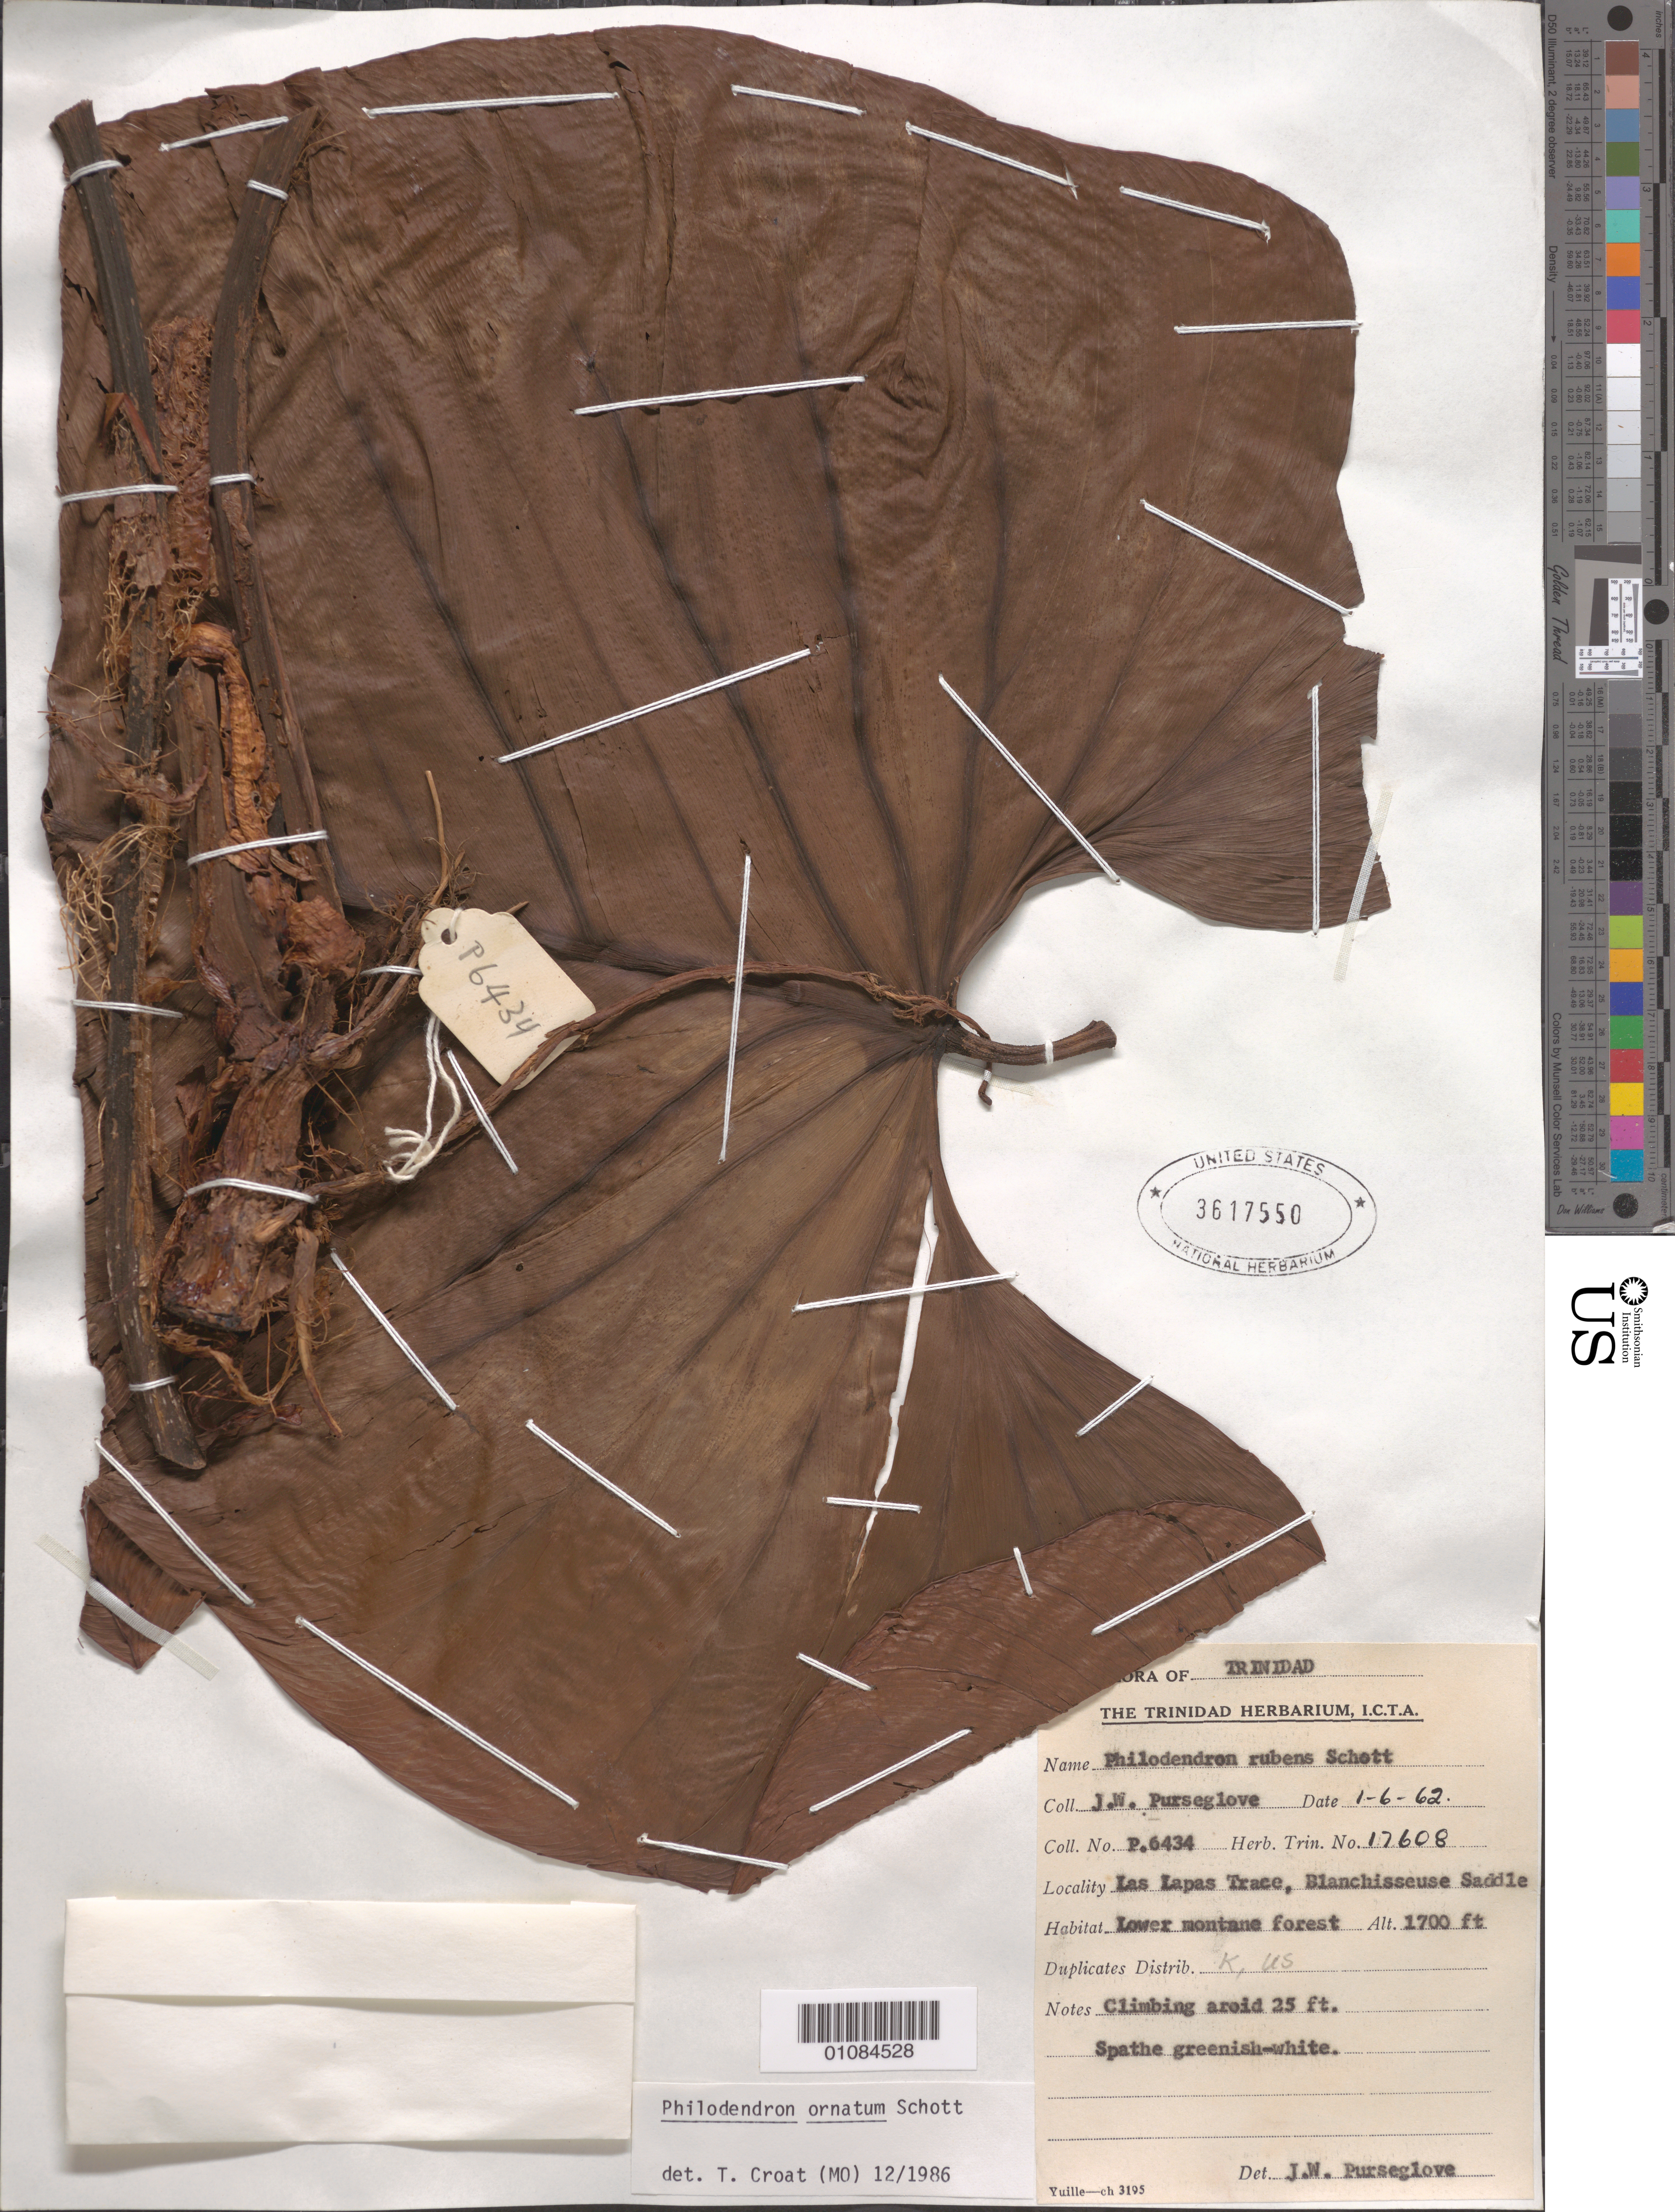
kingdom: Plantae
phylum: Tracheophyta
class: Liliopsida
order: Alismatales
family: Araceae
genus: Philodendron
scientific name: Philodendron ornatum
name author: Schott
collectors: J. Purseglove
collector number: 6434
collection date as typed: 01 Jun 1962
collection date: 1962-06-01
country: Trinidad and Tobago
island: Trinidad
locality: Las Lapas Trace, Blanchisseuse Saddle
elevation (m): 518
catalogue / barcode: US 3617550